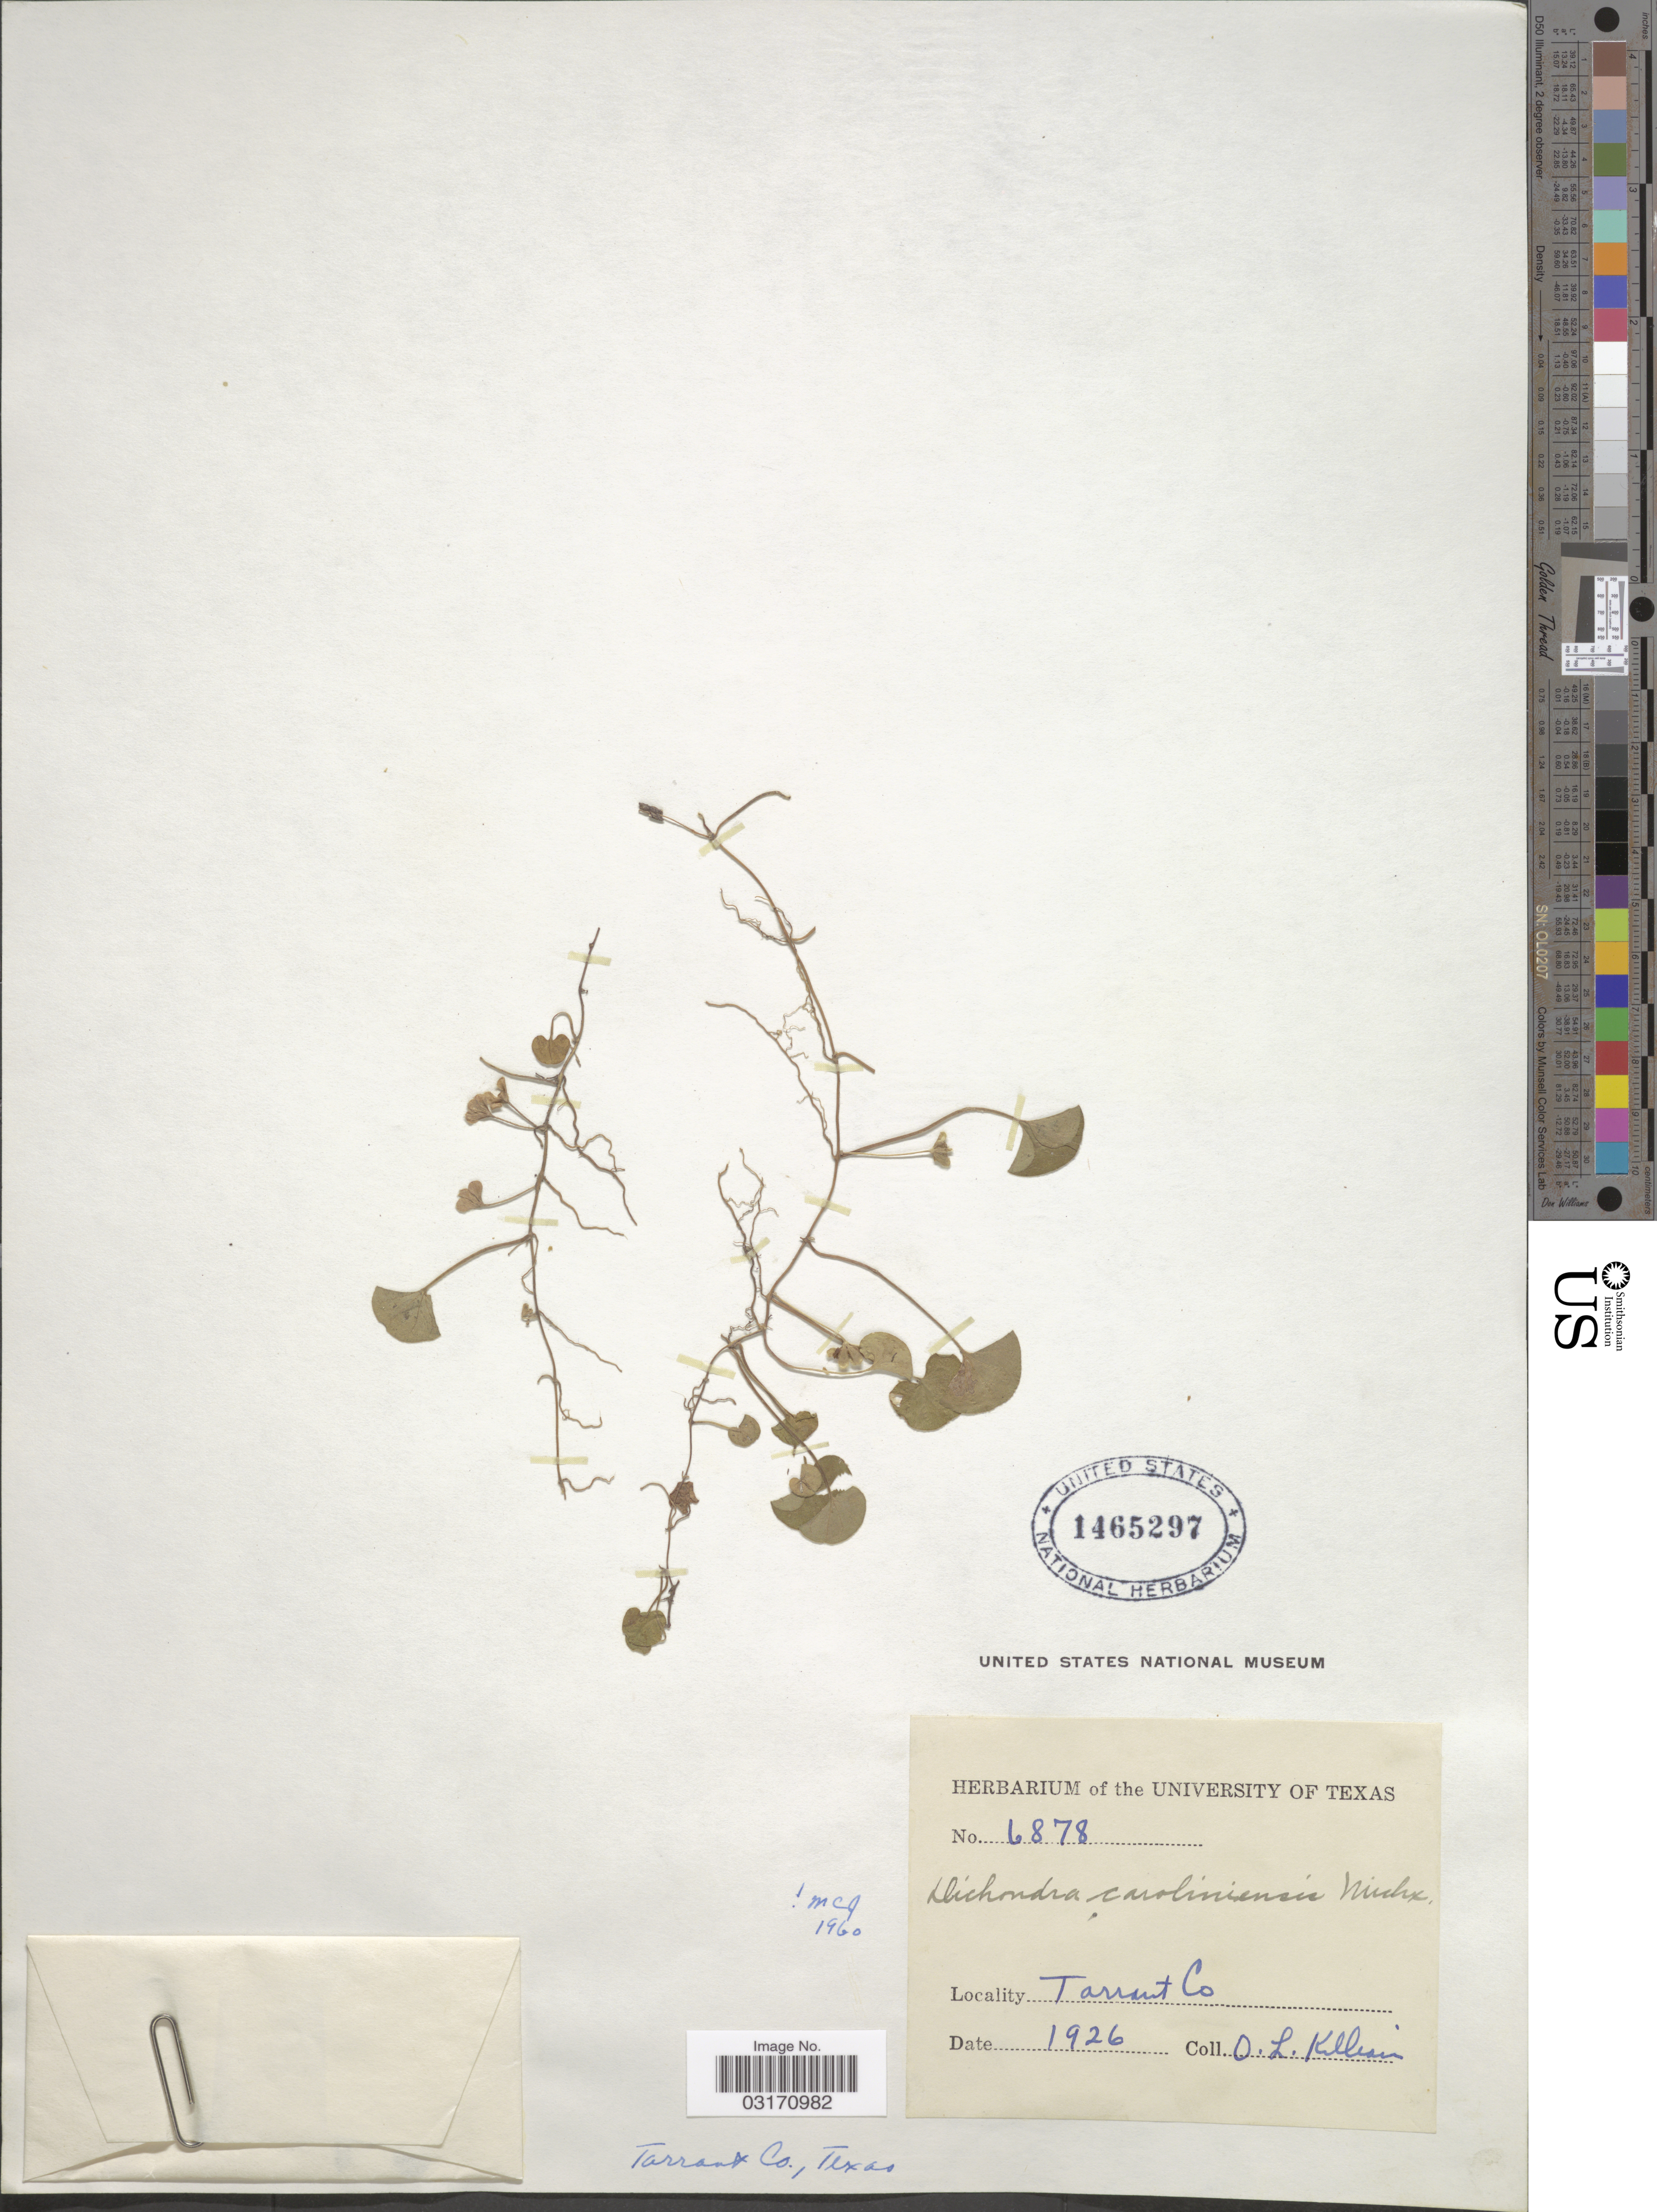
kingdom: Plantae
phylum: Tracheophyta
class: Magnoliopsida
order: Solanales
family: Convolvulaceae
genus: Dichondra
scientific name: Dichondra carolinensis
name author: Michx.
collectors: O. Killian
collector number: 6878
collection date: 1926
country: United States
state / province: Texas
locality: Tarrant Co.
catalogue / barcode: US 1465297